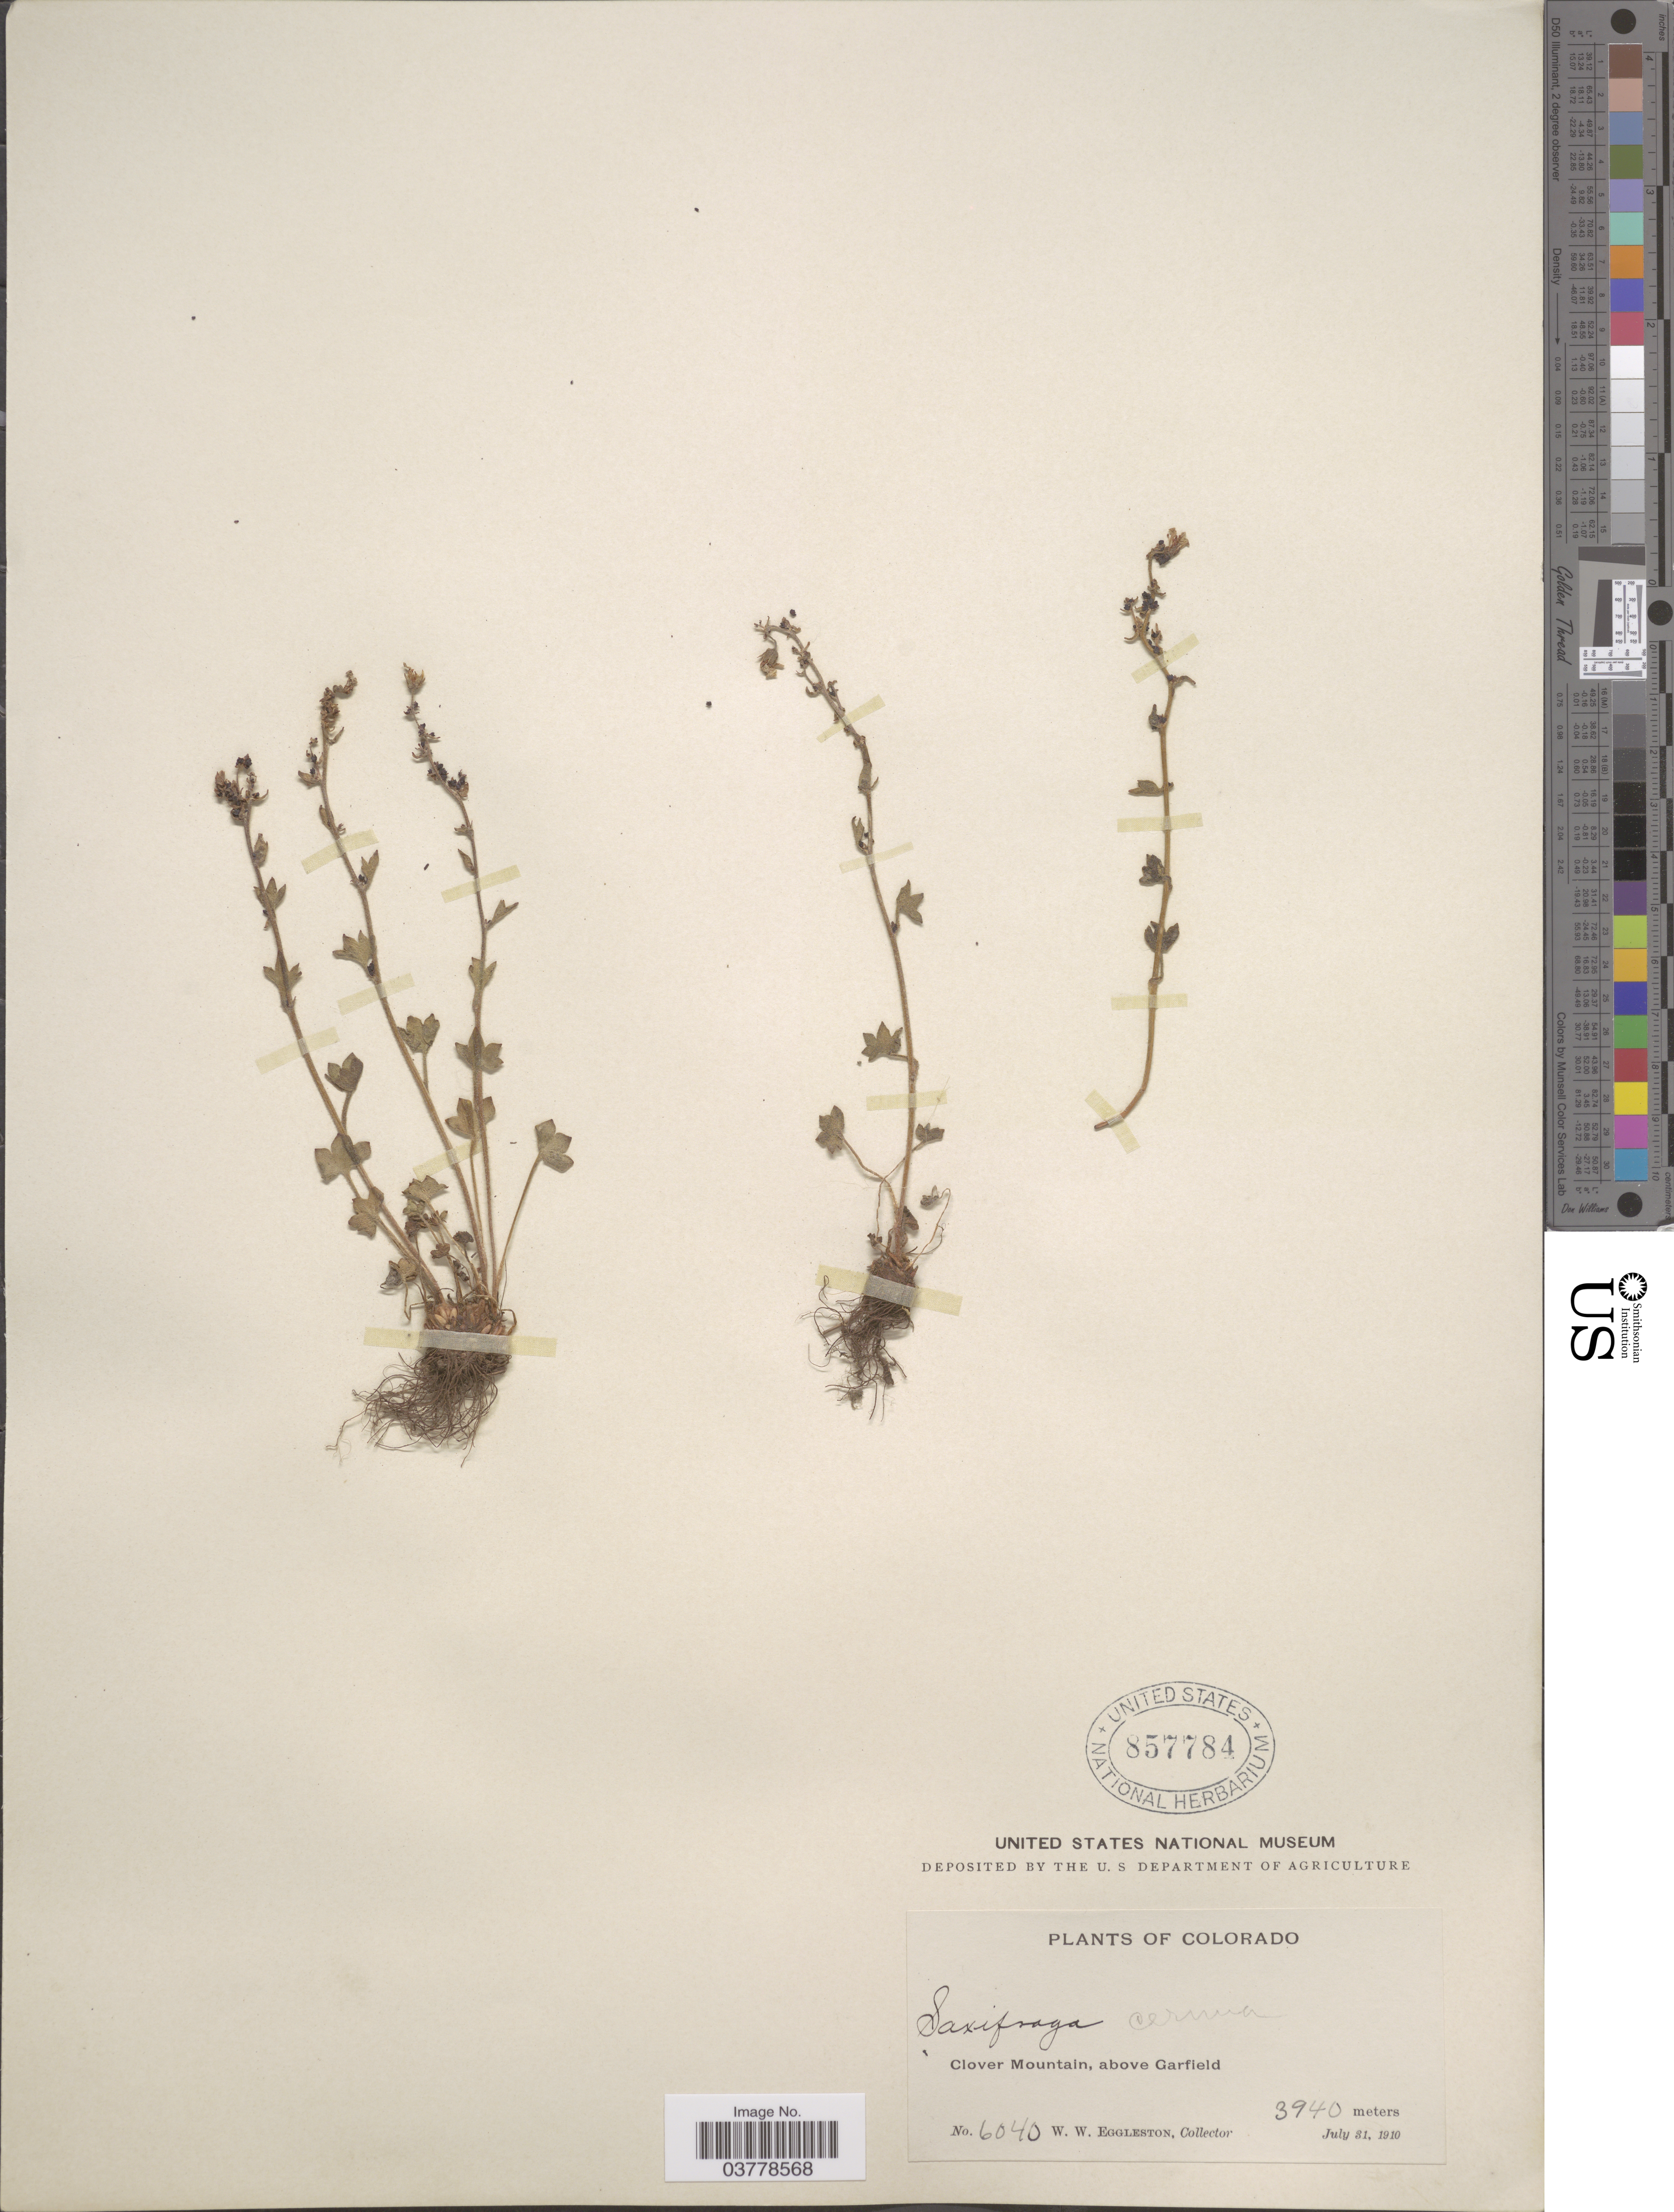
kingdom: Plantae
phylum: Tracheophyta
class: Magnoliopsida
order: Saxifragales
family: Saxifragaceae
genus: Saxifraga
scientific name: Saxifraga cernua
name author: L.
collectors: W. W. Eggleston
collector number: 6040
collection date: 1910-07-31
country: United States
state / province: Colorado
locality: Clover Mountain, above Garfield.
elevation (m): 3940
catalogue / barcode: US 857784